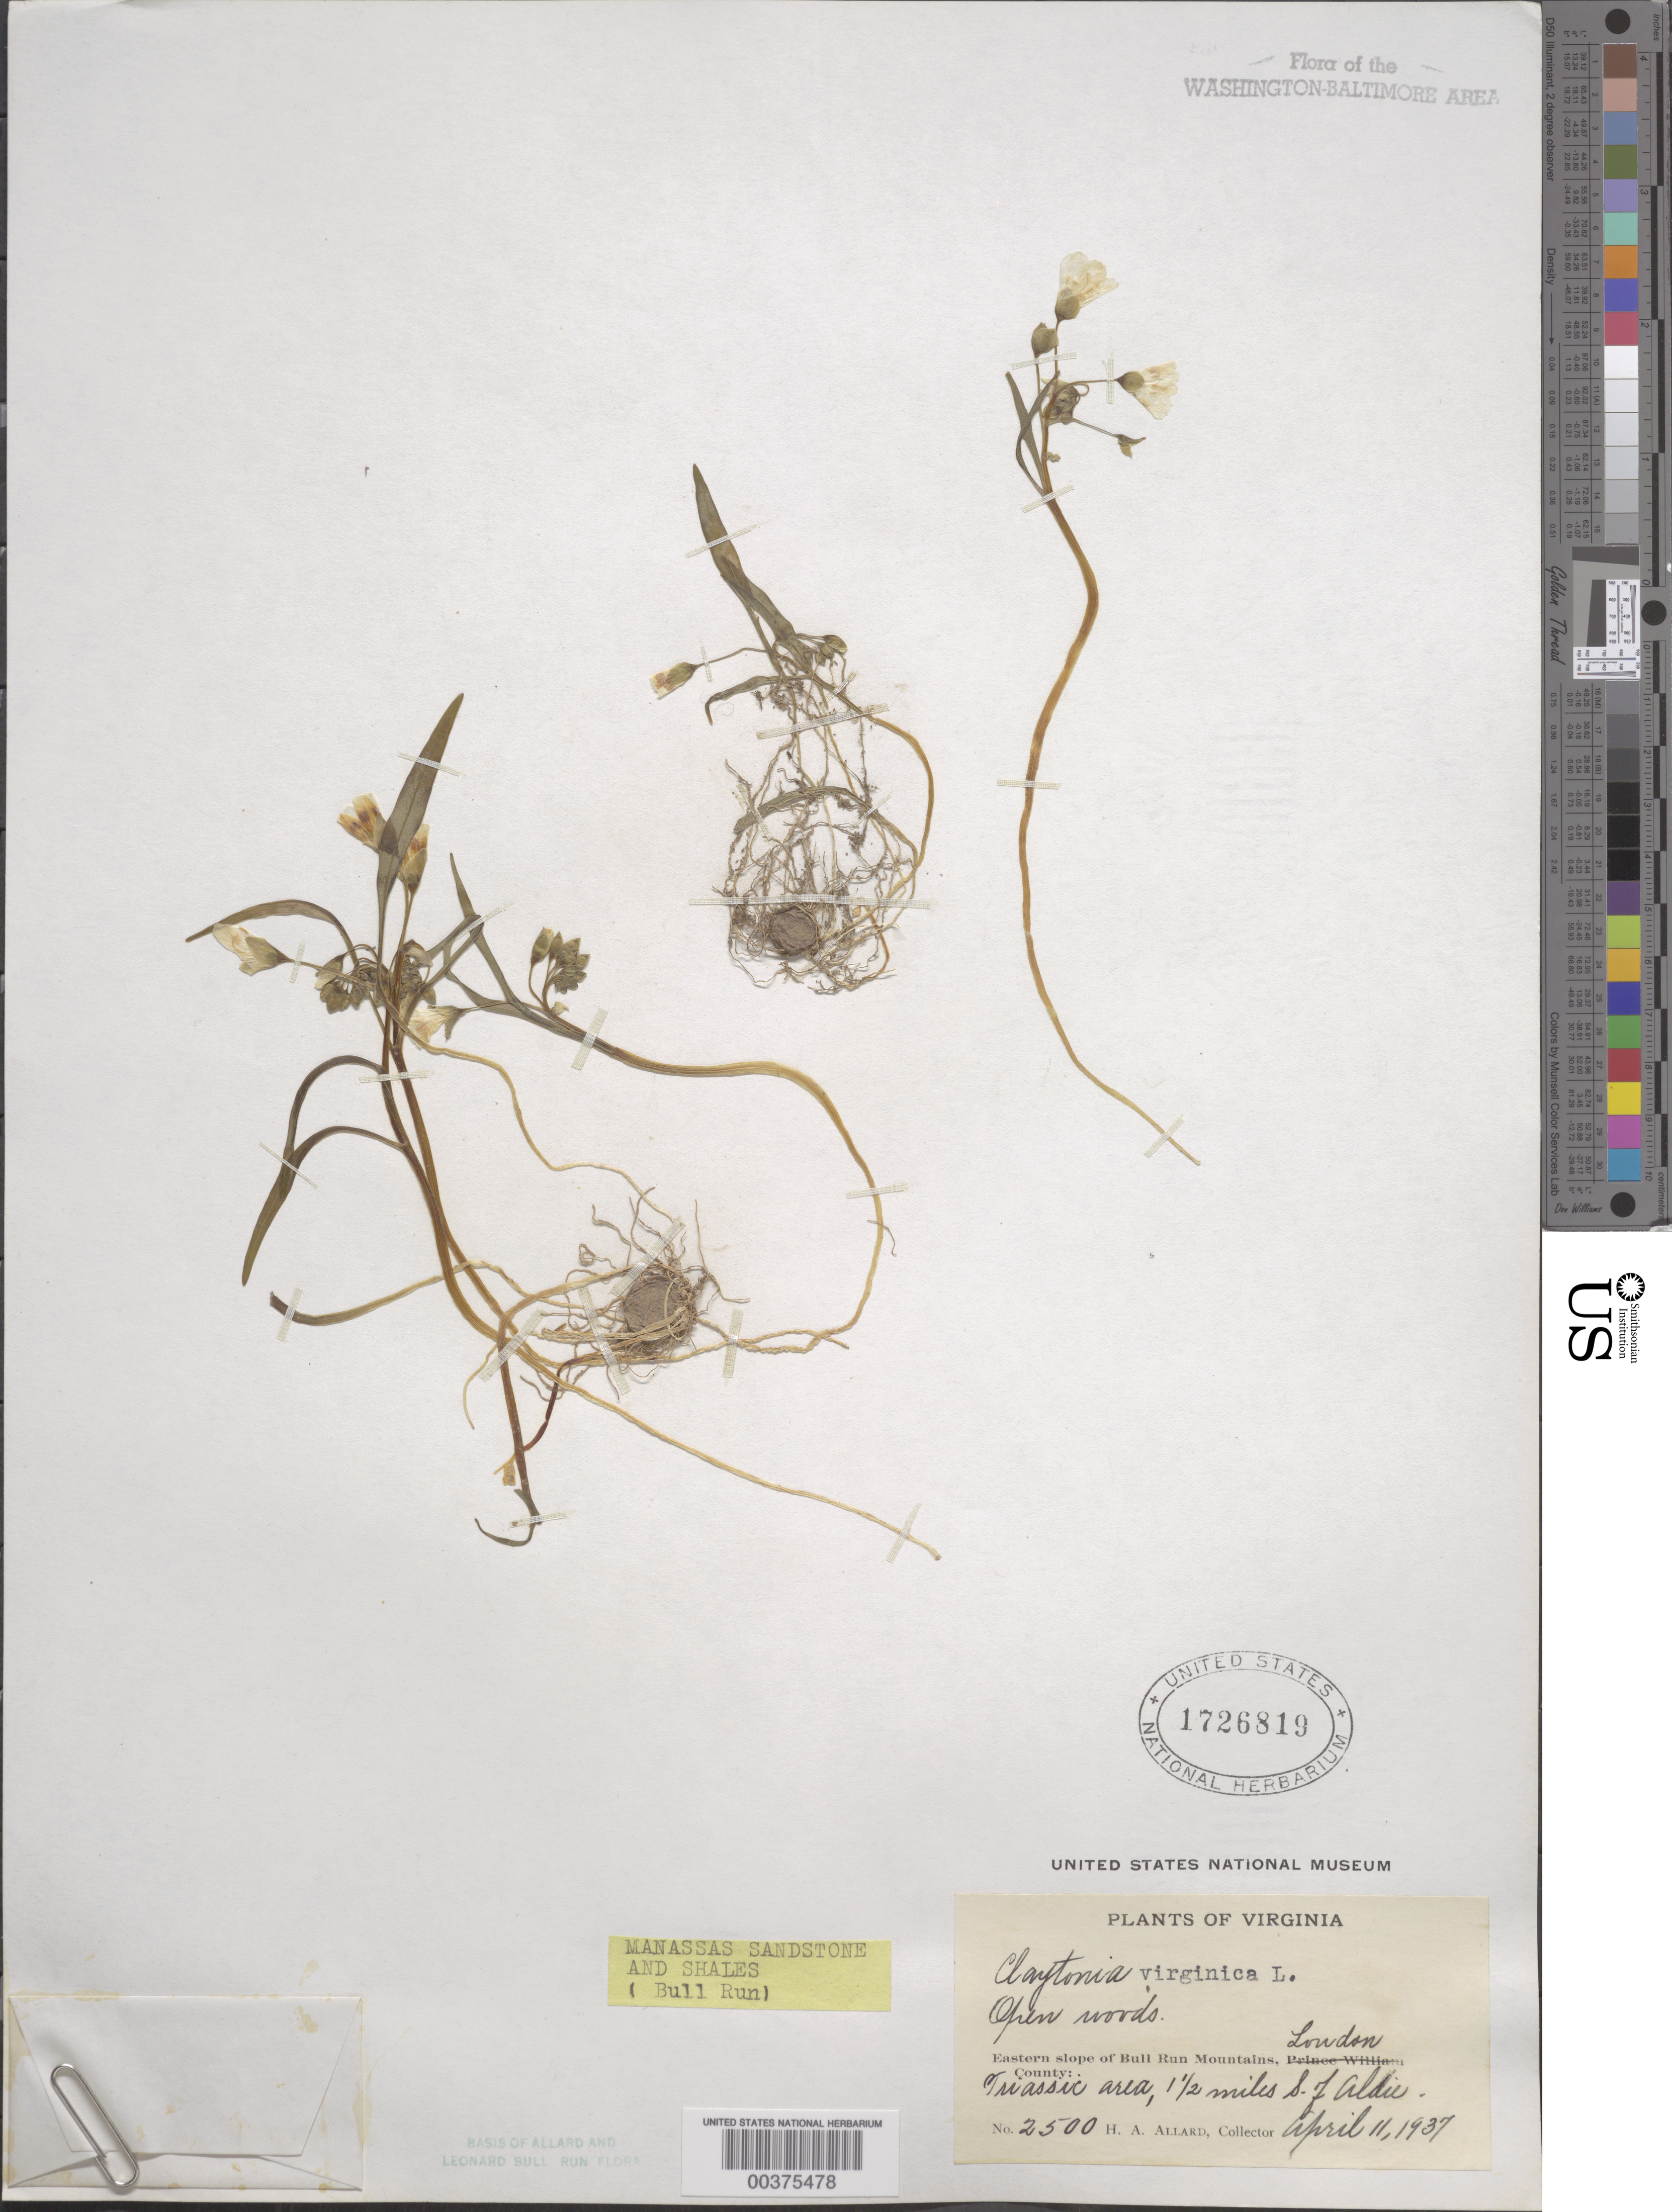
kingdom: Plantae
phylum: Tracheophyta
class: Magnoliopsida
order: Caryophyllales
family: Montiaceae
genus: Claytonia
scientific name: Claytonia virginica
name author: L.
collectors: H. A. Allard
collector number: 2500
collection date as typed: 11 Apr 1937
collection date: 1937-04-11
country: United States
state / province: Virginia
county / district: Loudoun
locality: South of Aldie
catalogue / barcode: US 1726819